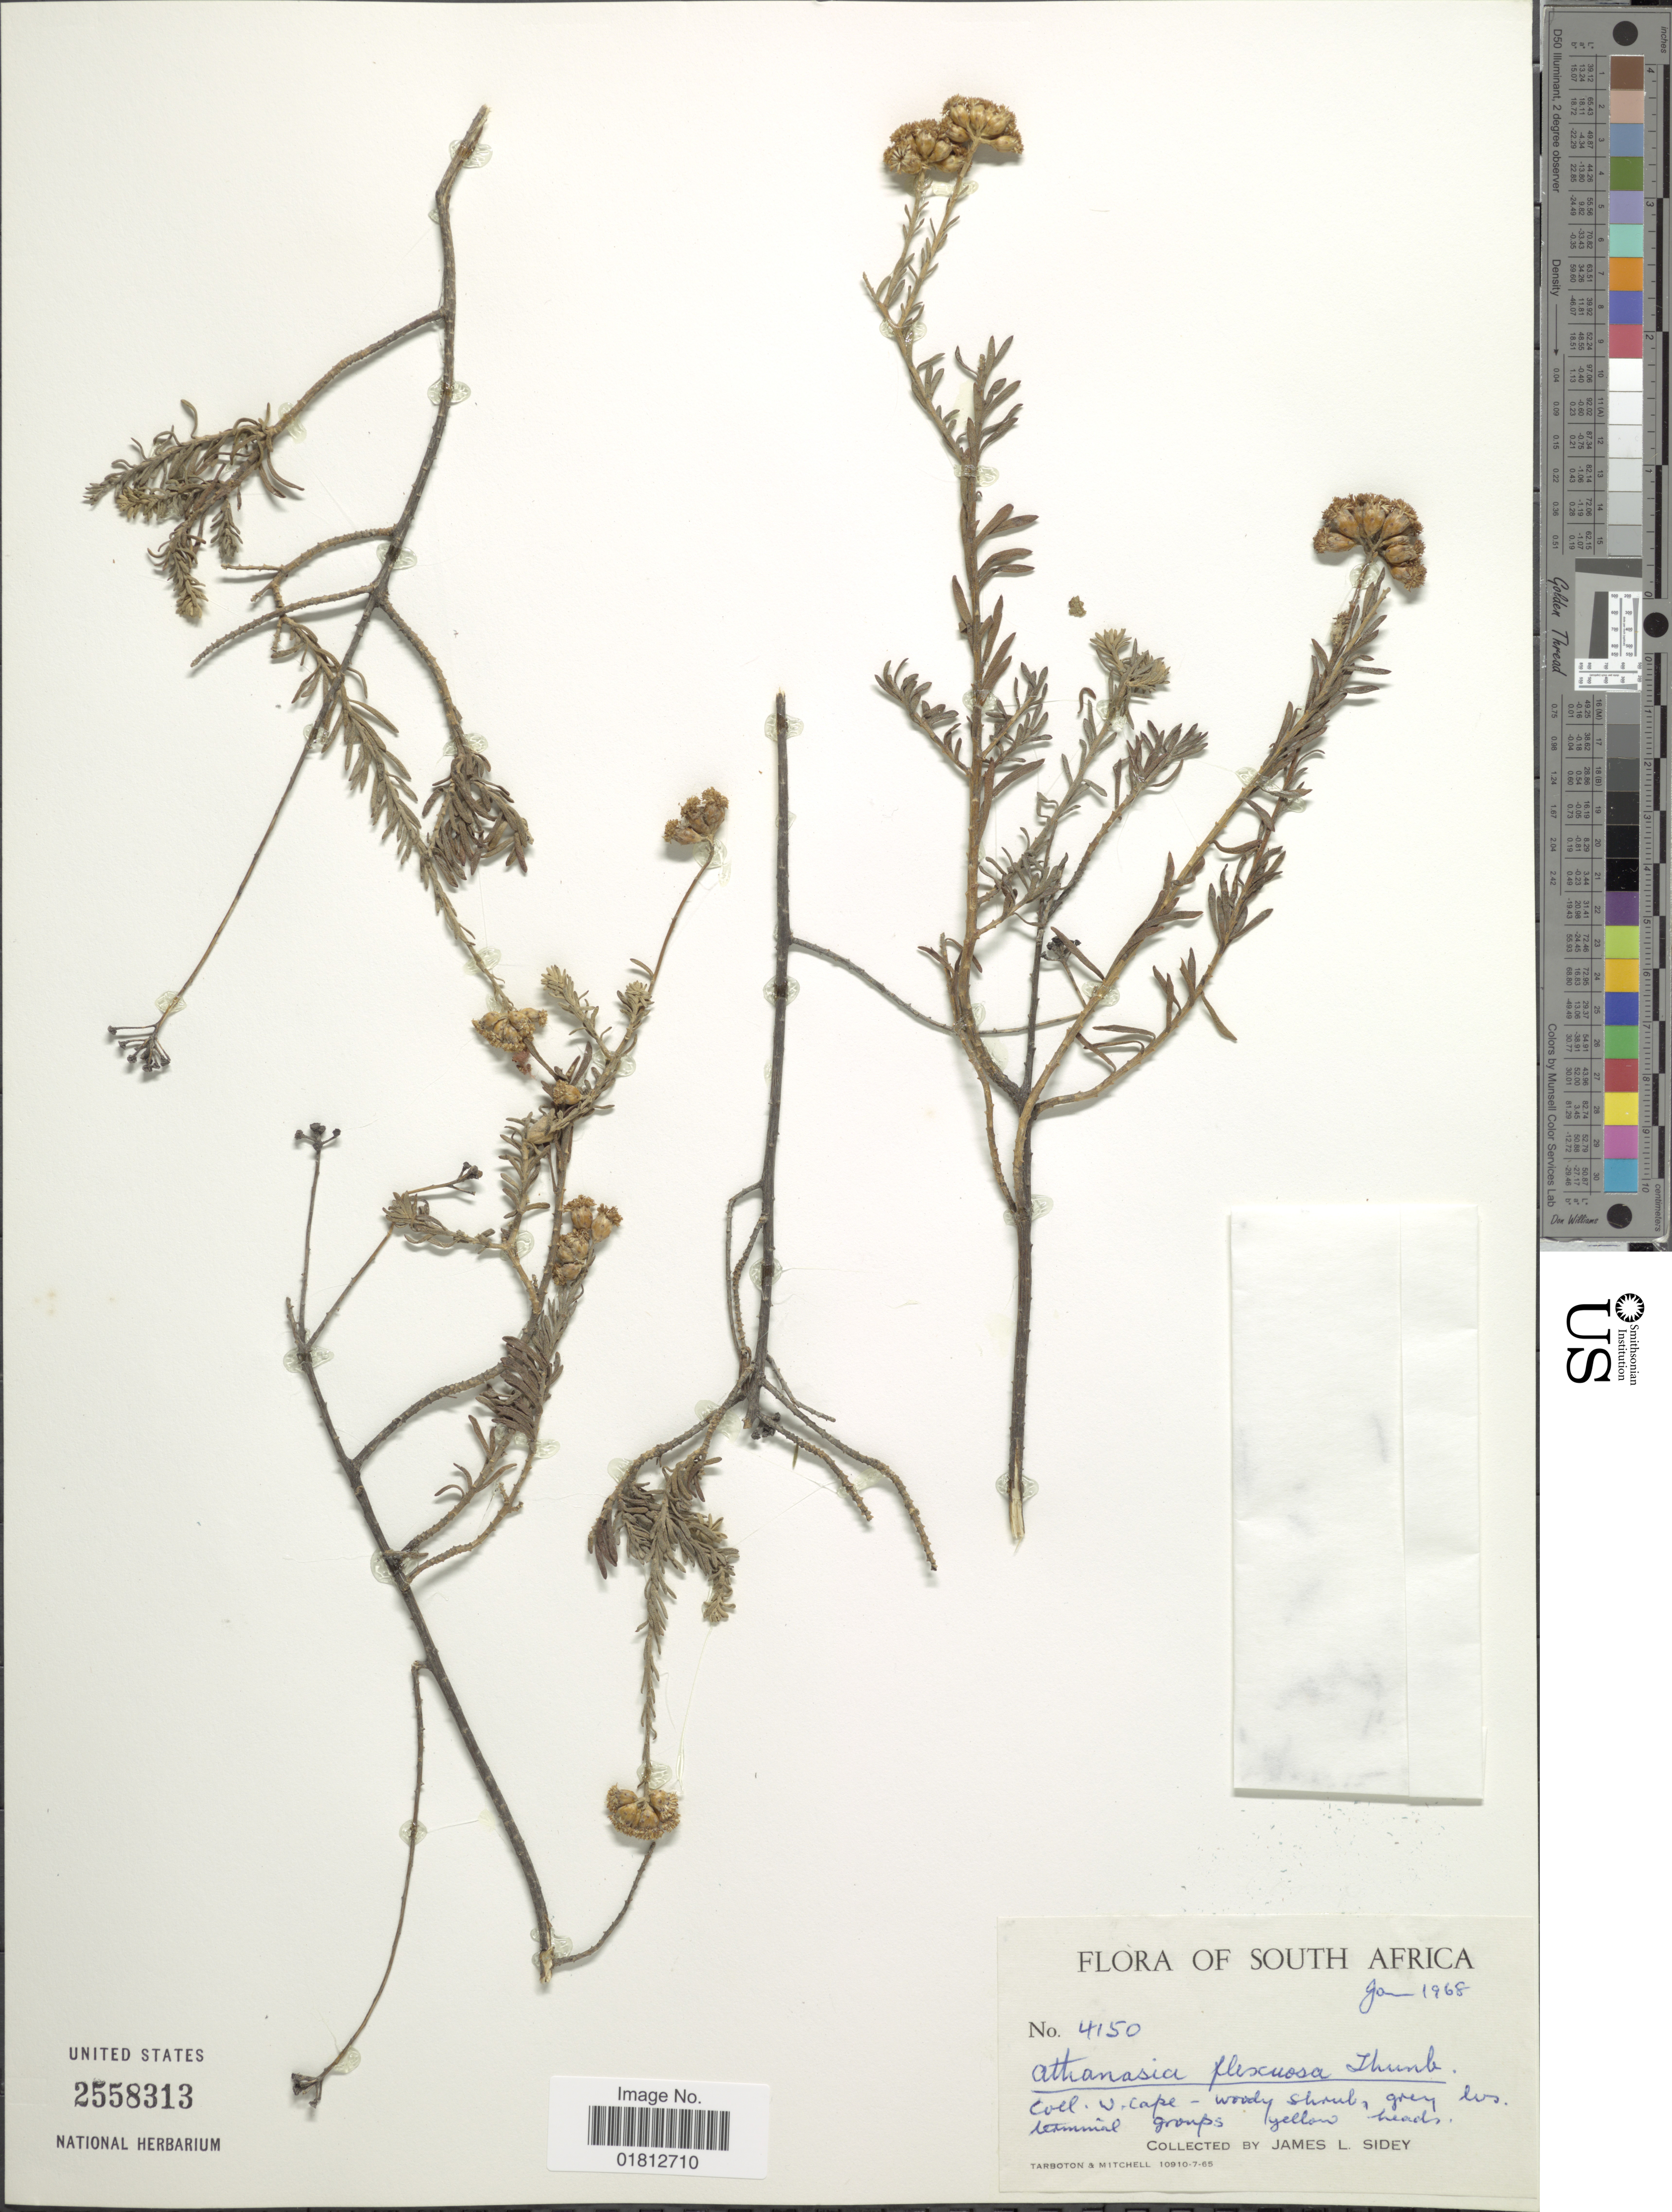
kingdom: Plantae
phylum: Tracheophyta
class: Magnoliopsida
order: Asterales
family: Asteraceae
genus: Athanasia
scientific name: Athanasia flexuosa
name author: Thunb.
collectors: J. L. Sidey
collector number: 4150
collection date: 1968-01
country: South Africa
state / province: Western Cape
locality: W. Cape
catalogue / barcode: US 2558313